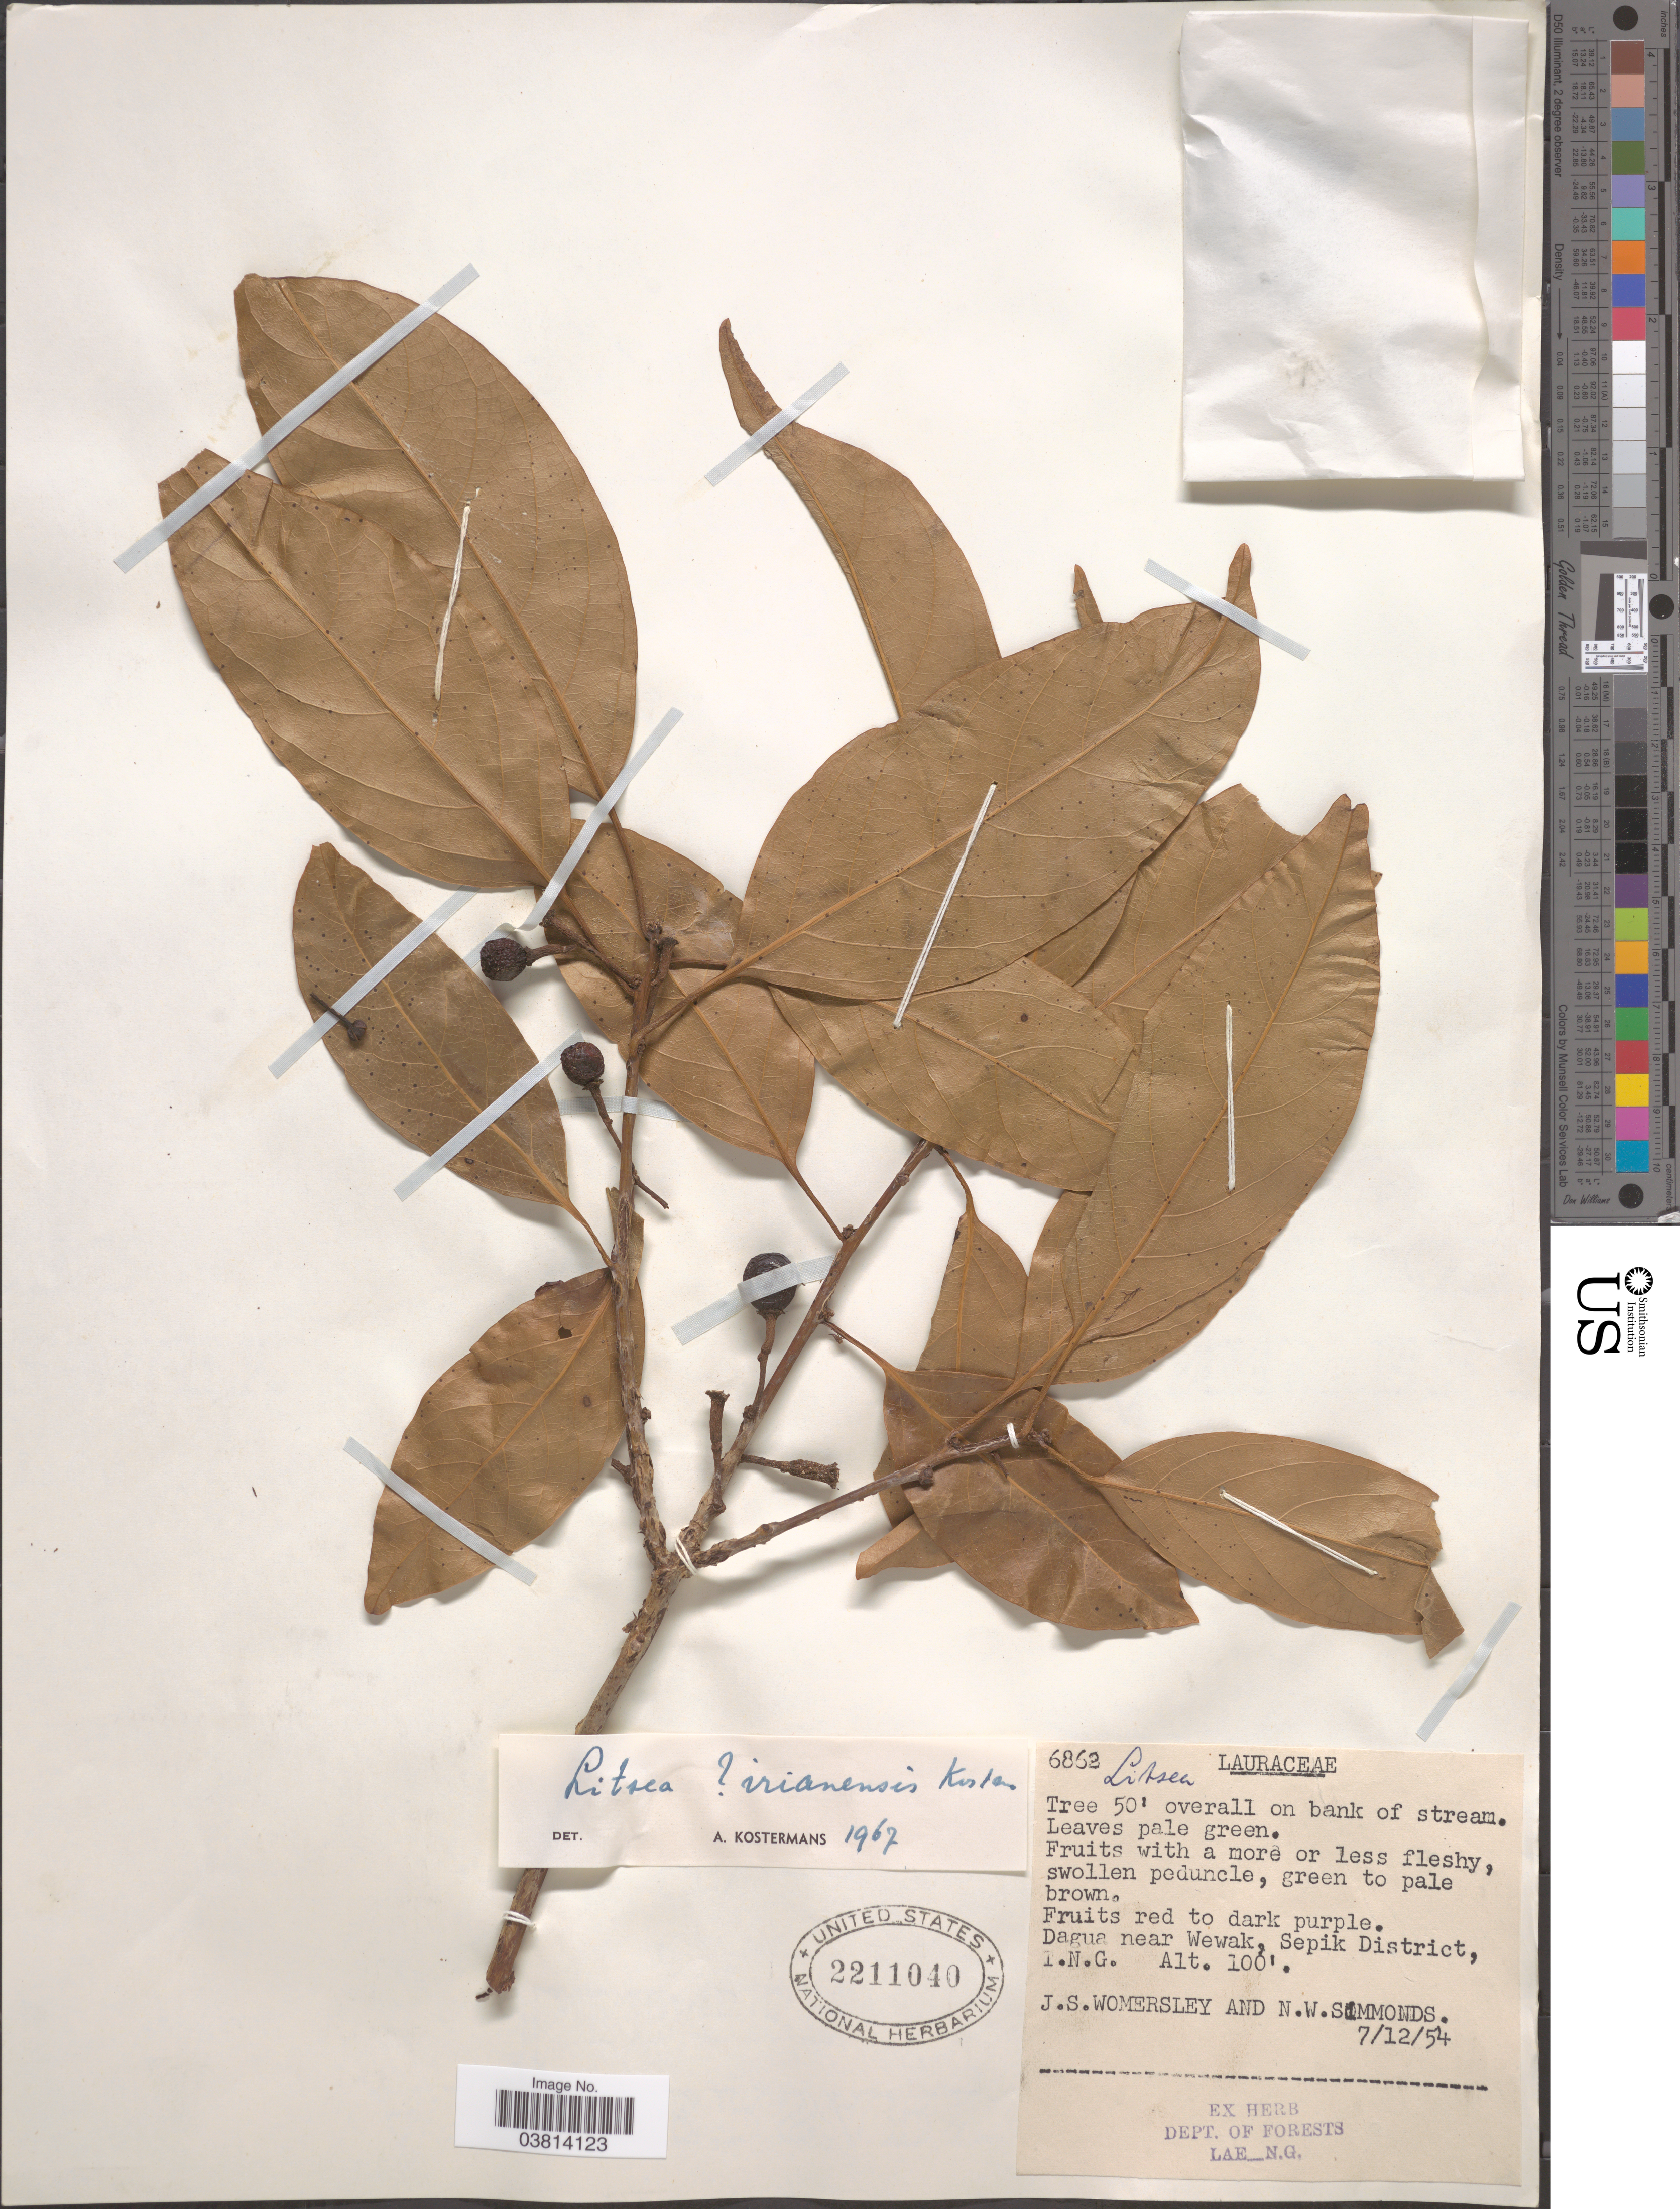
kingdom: Plantae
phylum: Tracheophyta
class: Magnoliopsida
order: Laurales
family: Lauraceae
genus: Litsea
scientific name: Litsea irianensis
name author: Kosterm.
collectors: J. S. Womersley & N. W. Simmonds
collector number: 6862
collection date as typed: Transcribed d/m/y: 7/12/54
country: Papua New Guinea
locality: Dagua near Wewak, Sepik District, T.N.G.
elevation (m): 30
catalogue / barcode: US 2211040